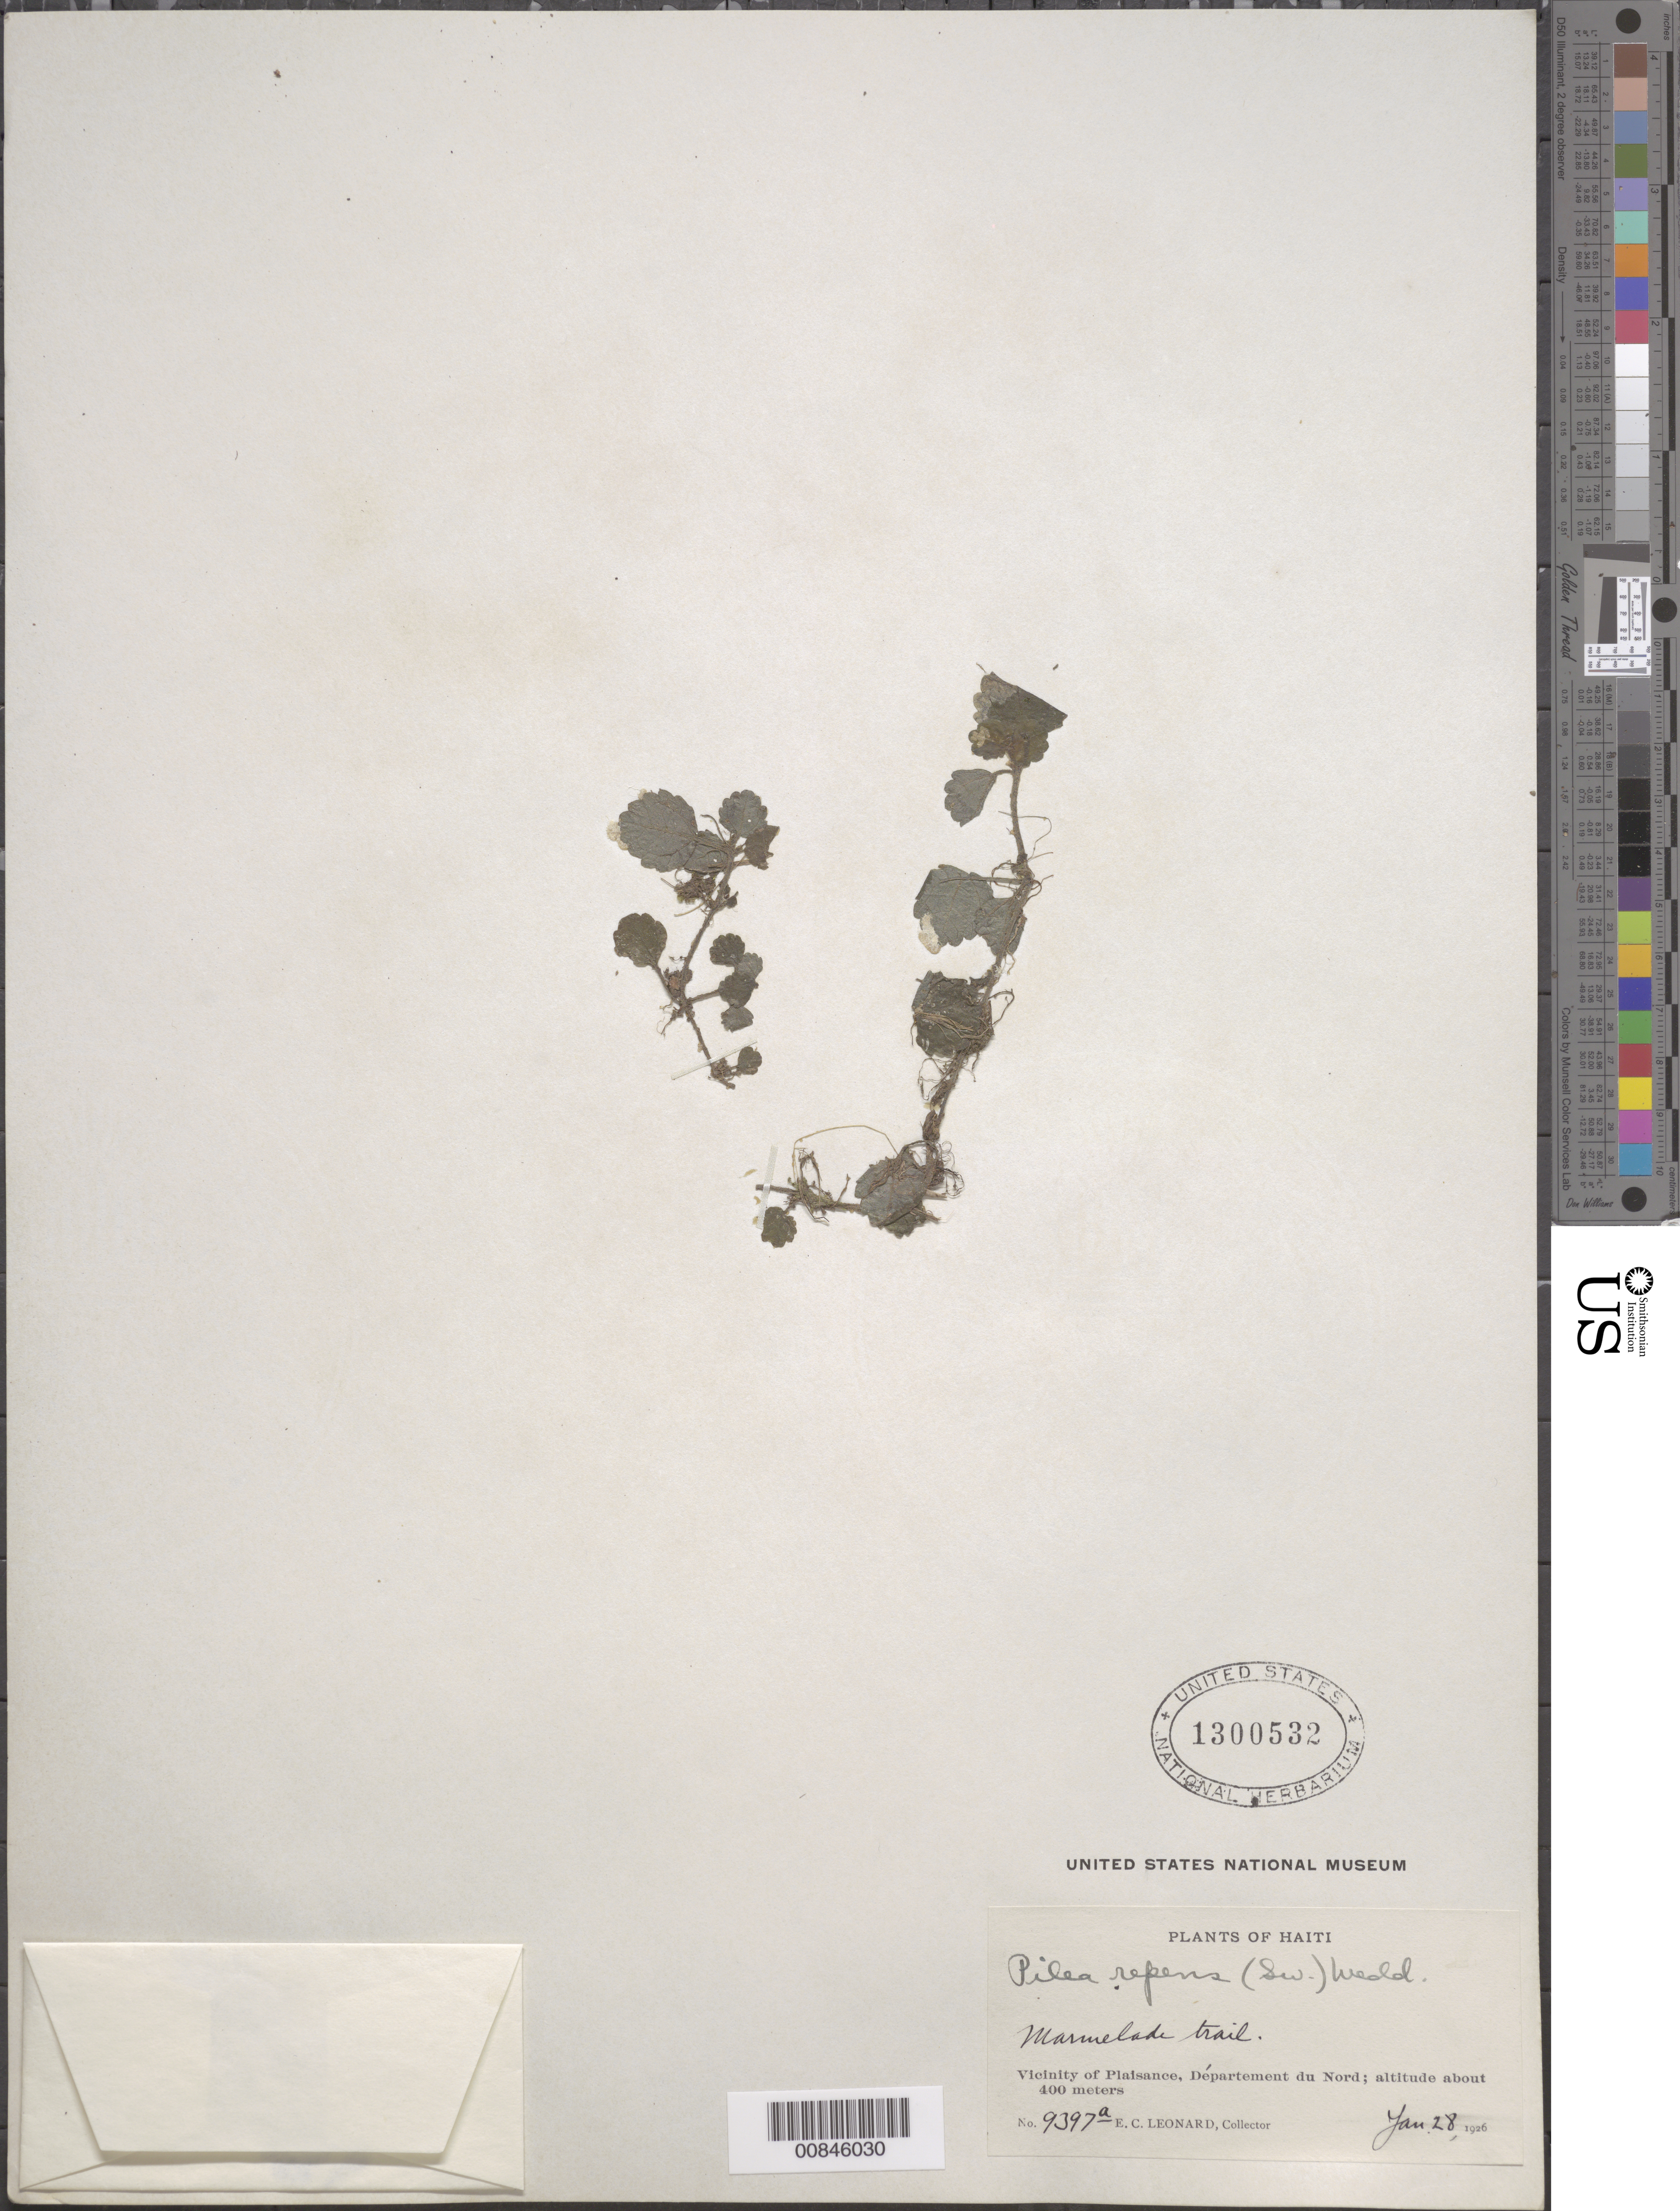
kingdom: Plantae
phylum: Tracheophyta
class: Magnoliopsida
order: Rosales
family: Urticaceae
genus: Pilea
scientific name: Pilea repens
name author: (Sw.) Wedd.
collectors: E. C. Leonard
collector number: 9397a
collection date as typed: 28 Jan 1926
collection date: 1926-01-28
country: Haiti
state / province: Nord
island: Hispaniola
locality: Marmelade Trail. Vicinity of Plaisance.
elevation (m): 400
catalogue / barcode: US 1300532